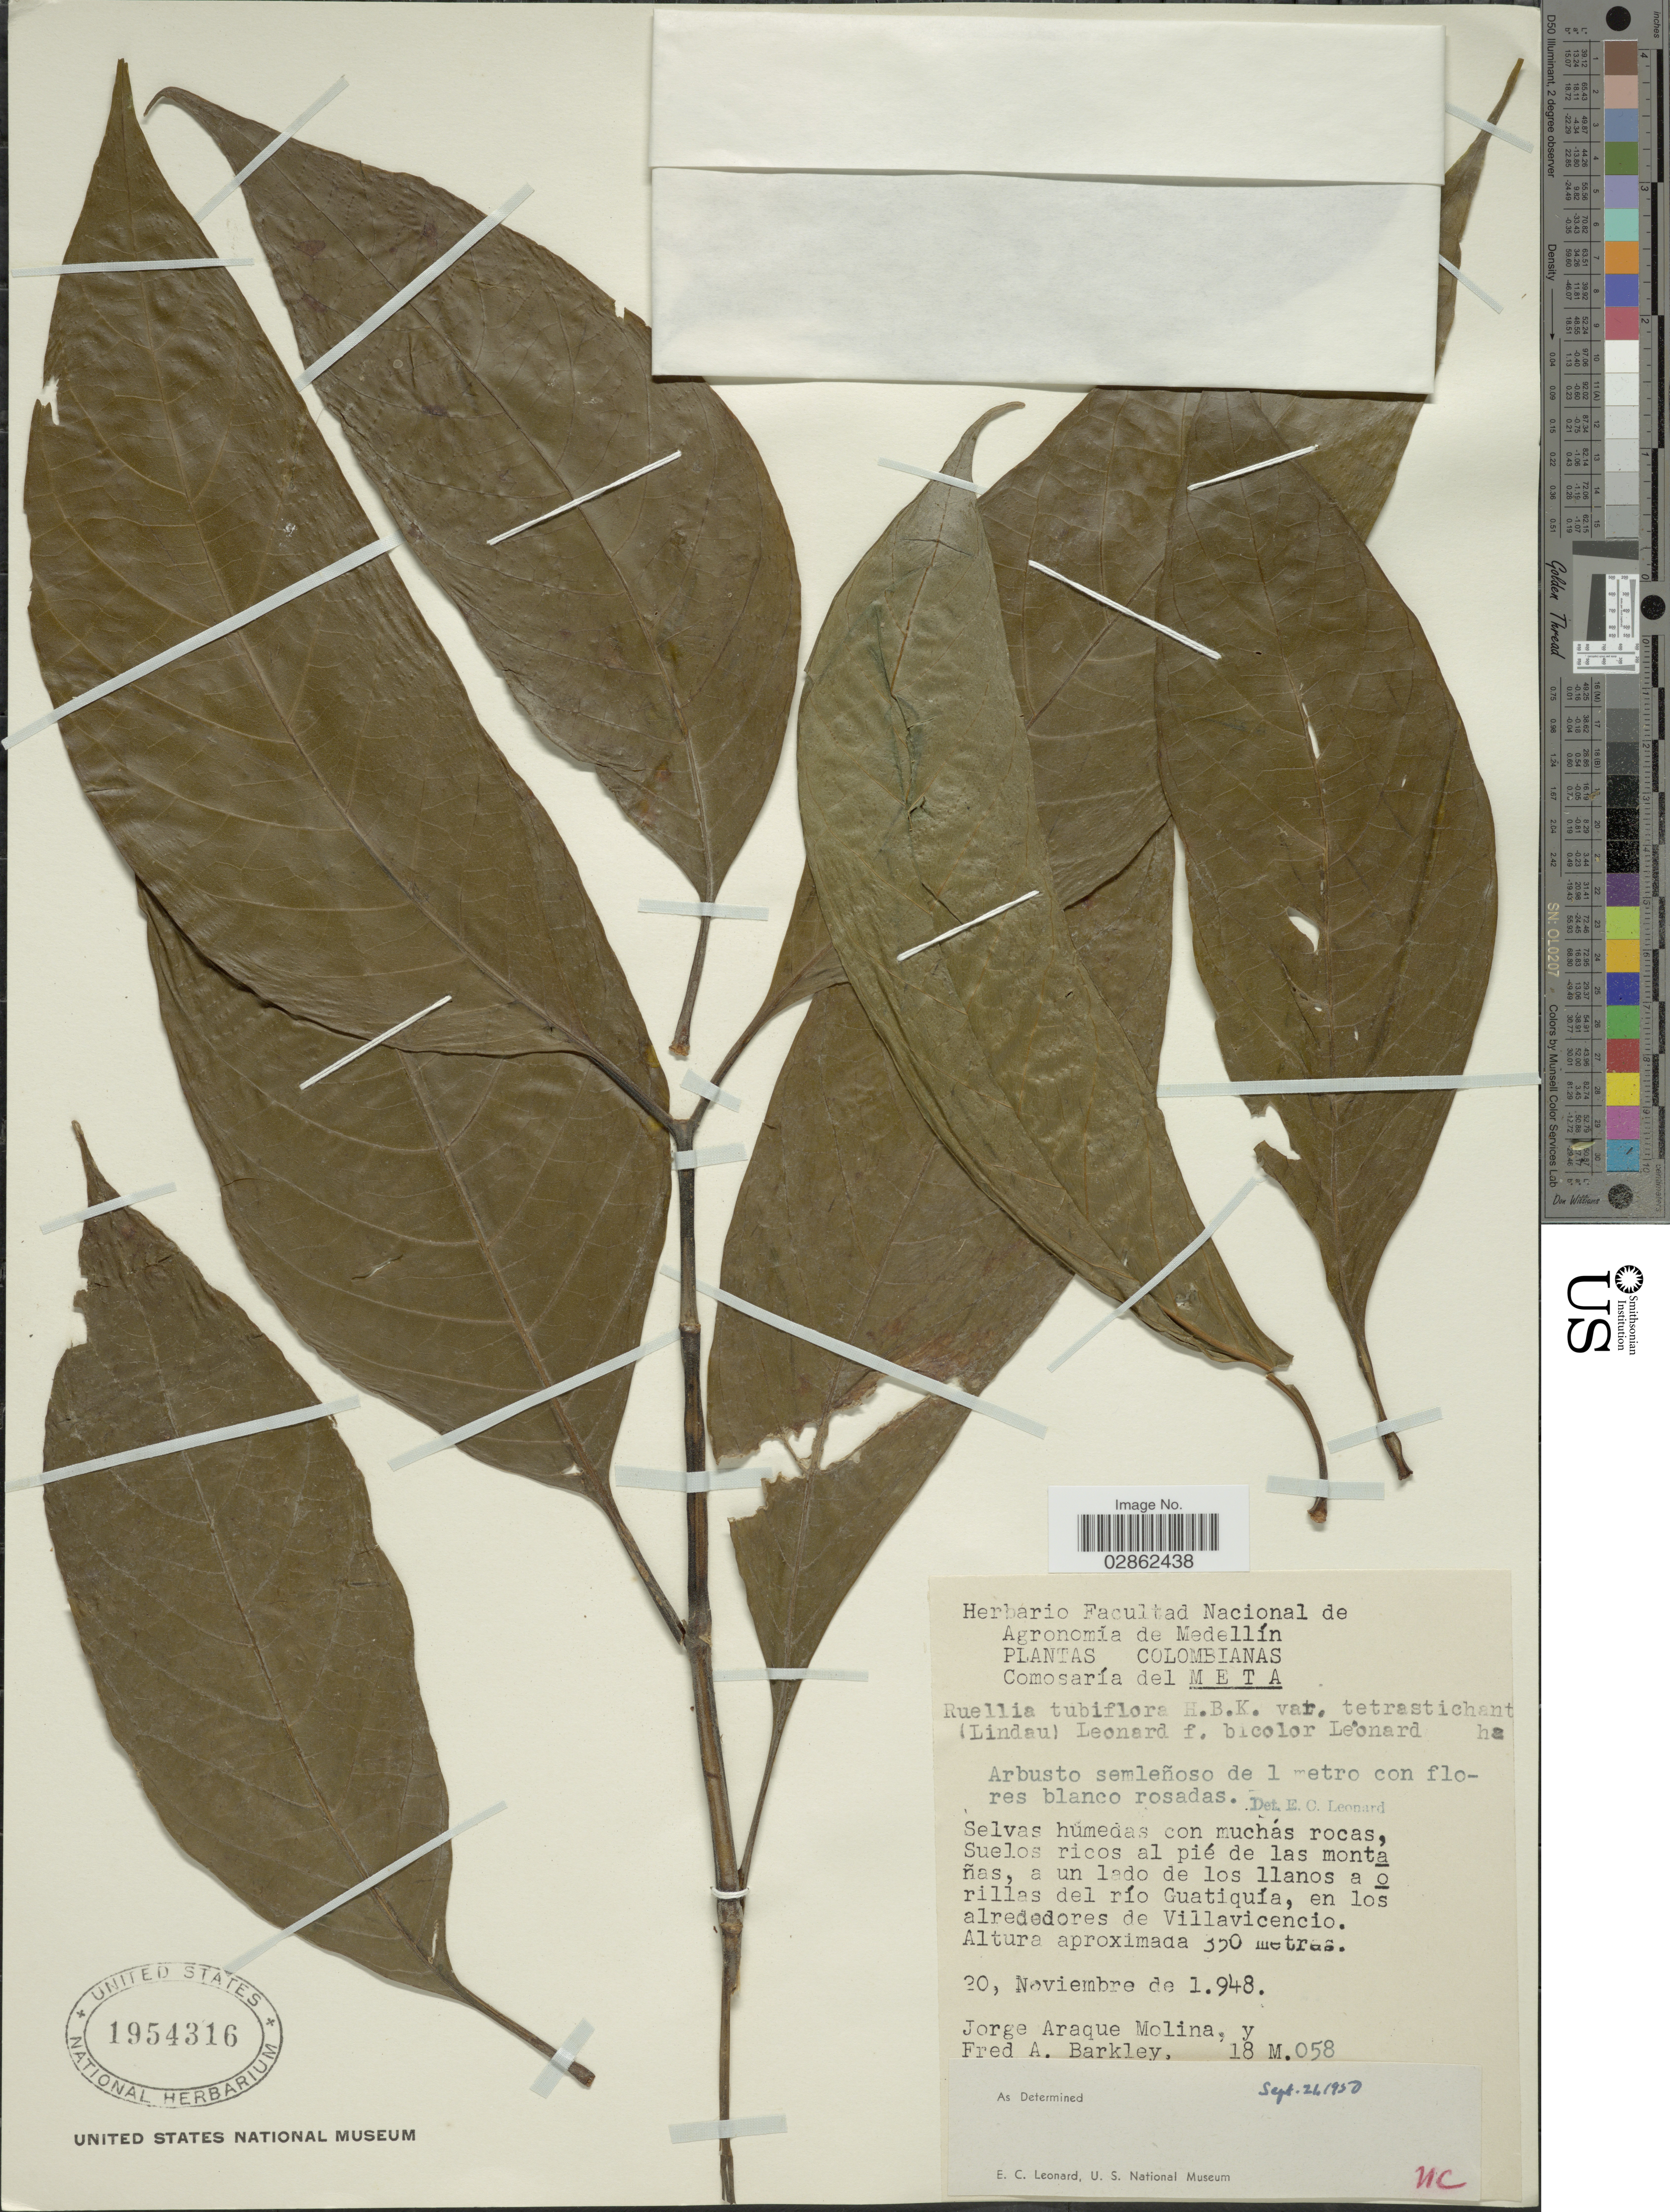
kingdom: Plantae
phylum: Tracheophyta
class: Magnoliopsida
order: Lamiales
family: Acanthaceae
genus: Ruellia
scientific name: Ruellia tubiflora f. bicolor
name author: Leonard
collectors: J. A. Molina & F. A. Barkley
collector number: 18M058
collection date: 1948-11-20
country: Colombia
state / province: Meta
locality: Comosaría del Meta. A un lado de los llanos a orillas del río Guatiquía, en los alrededores de Villavicencio.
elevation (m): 350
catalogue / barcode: US 1954316